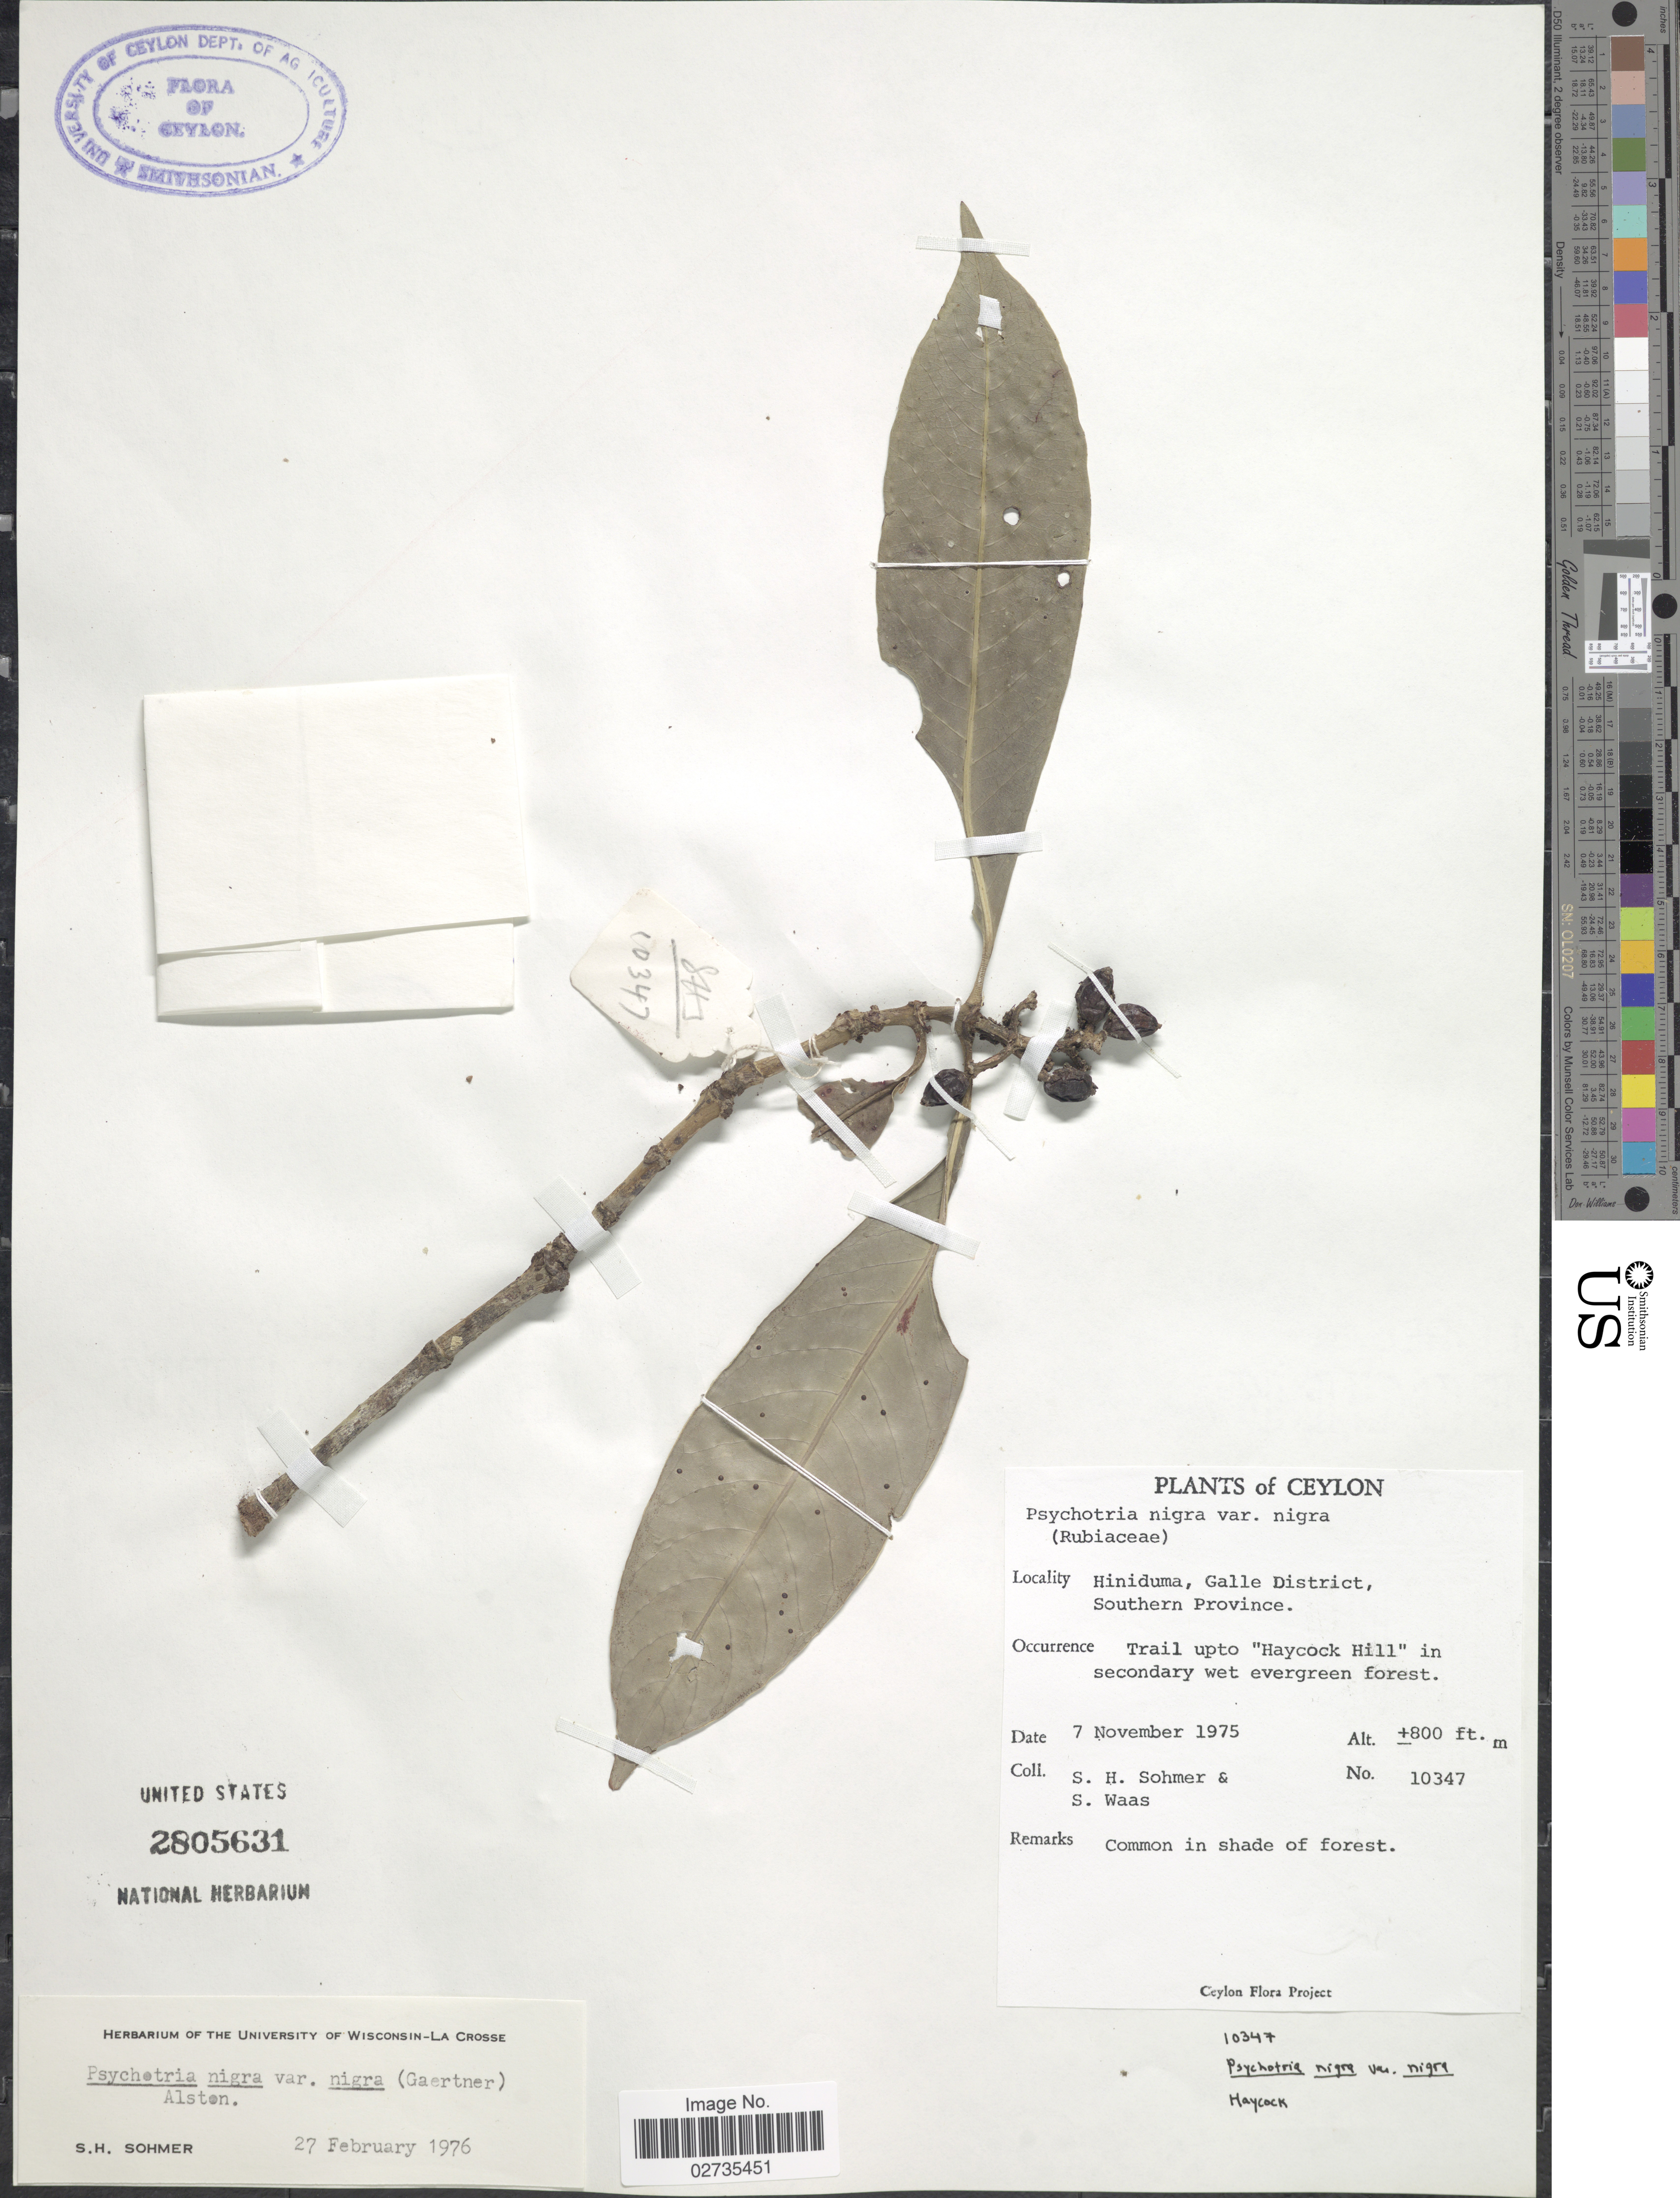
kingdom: Plantae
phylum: Tracheophyta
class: Magnoliopsida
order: Gentianales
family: Rubiaceae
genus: Psychotria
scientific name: Psychotria nigra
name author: (Gaertn.) Alston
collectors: S. H. Sohmer & S. Waas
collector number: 10347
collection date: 1975-11-07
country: Sri Lanka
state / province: Southern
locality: Ceylon. Hiniduma, Galle District. Trail upto "Haycock Hill"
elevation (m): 244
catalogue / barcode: US 2805631